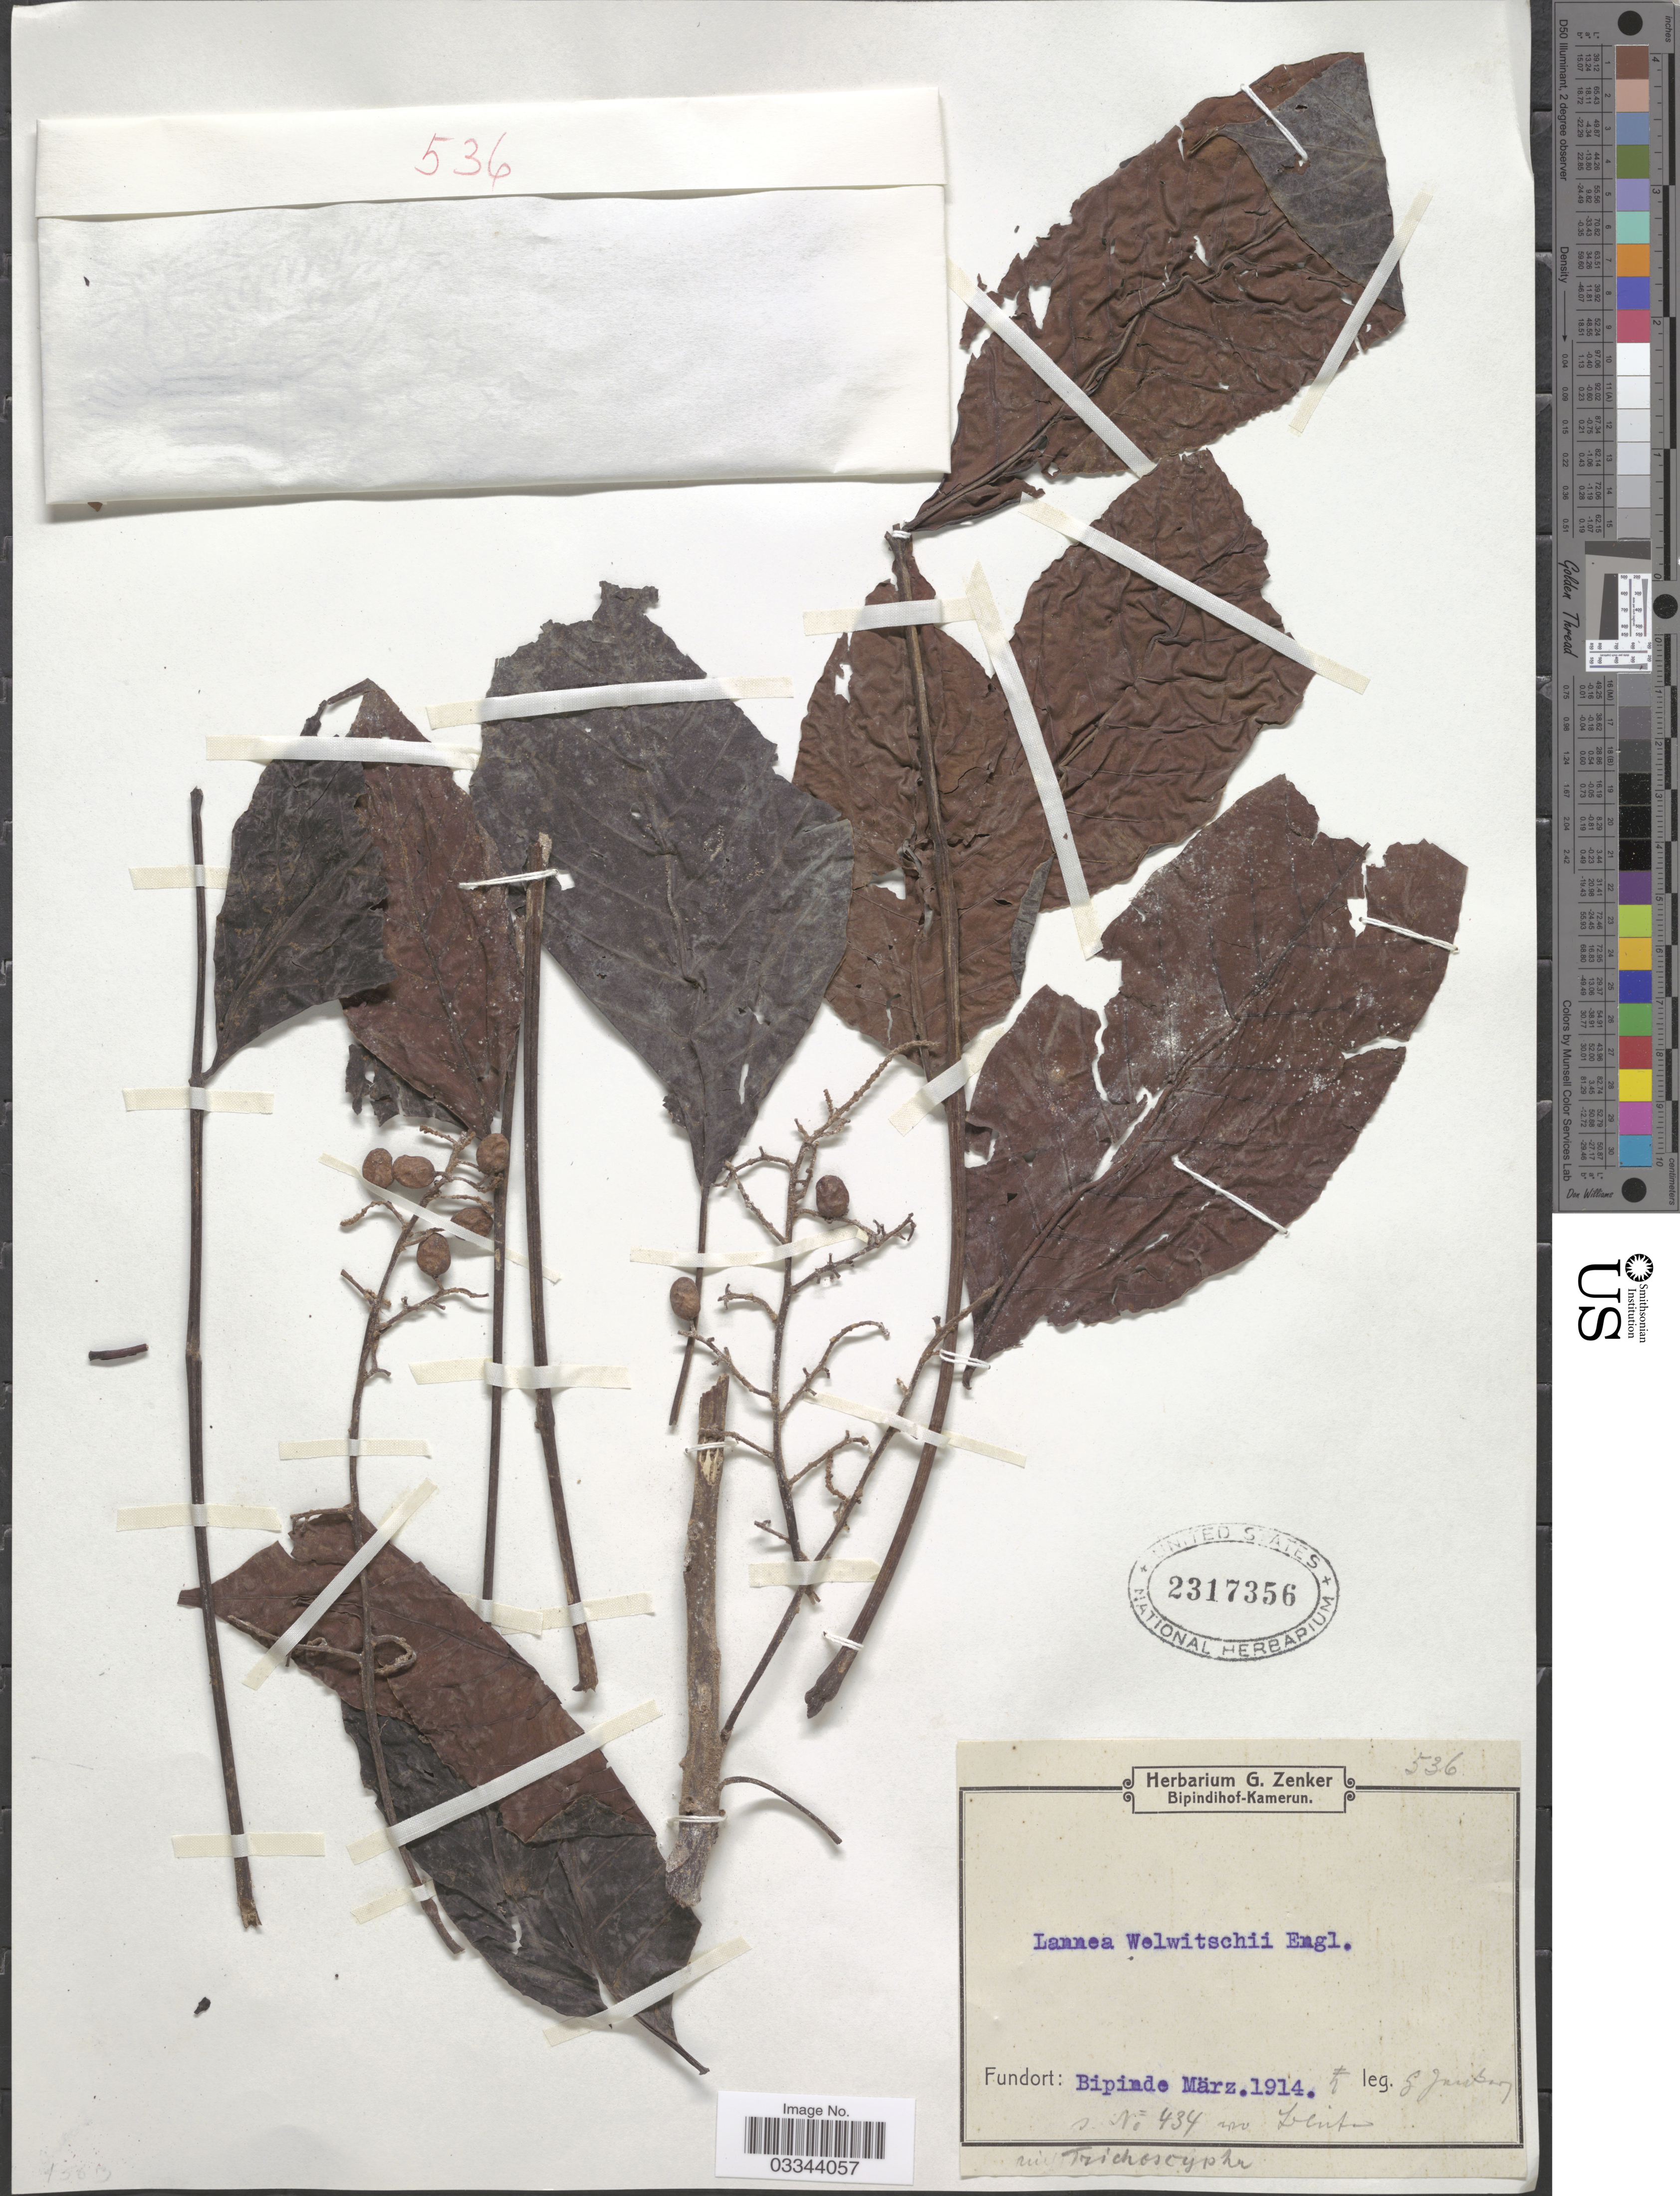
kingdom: Plantae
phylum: Tracheophyta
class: Magnoliopsida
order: Sapindales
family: Anacardiaceae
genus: Lannea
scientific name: Lannea welwitschii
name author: (Hiern) Engl.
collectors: G. A. Zenker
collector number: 434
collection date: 1914-03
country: Cameroon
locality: Bipinde.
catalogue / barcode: US 2317356